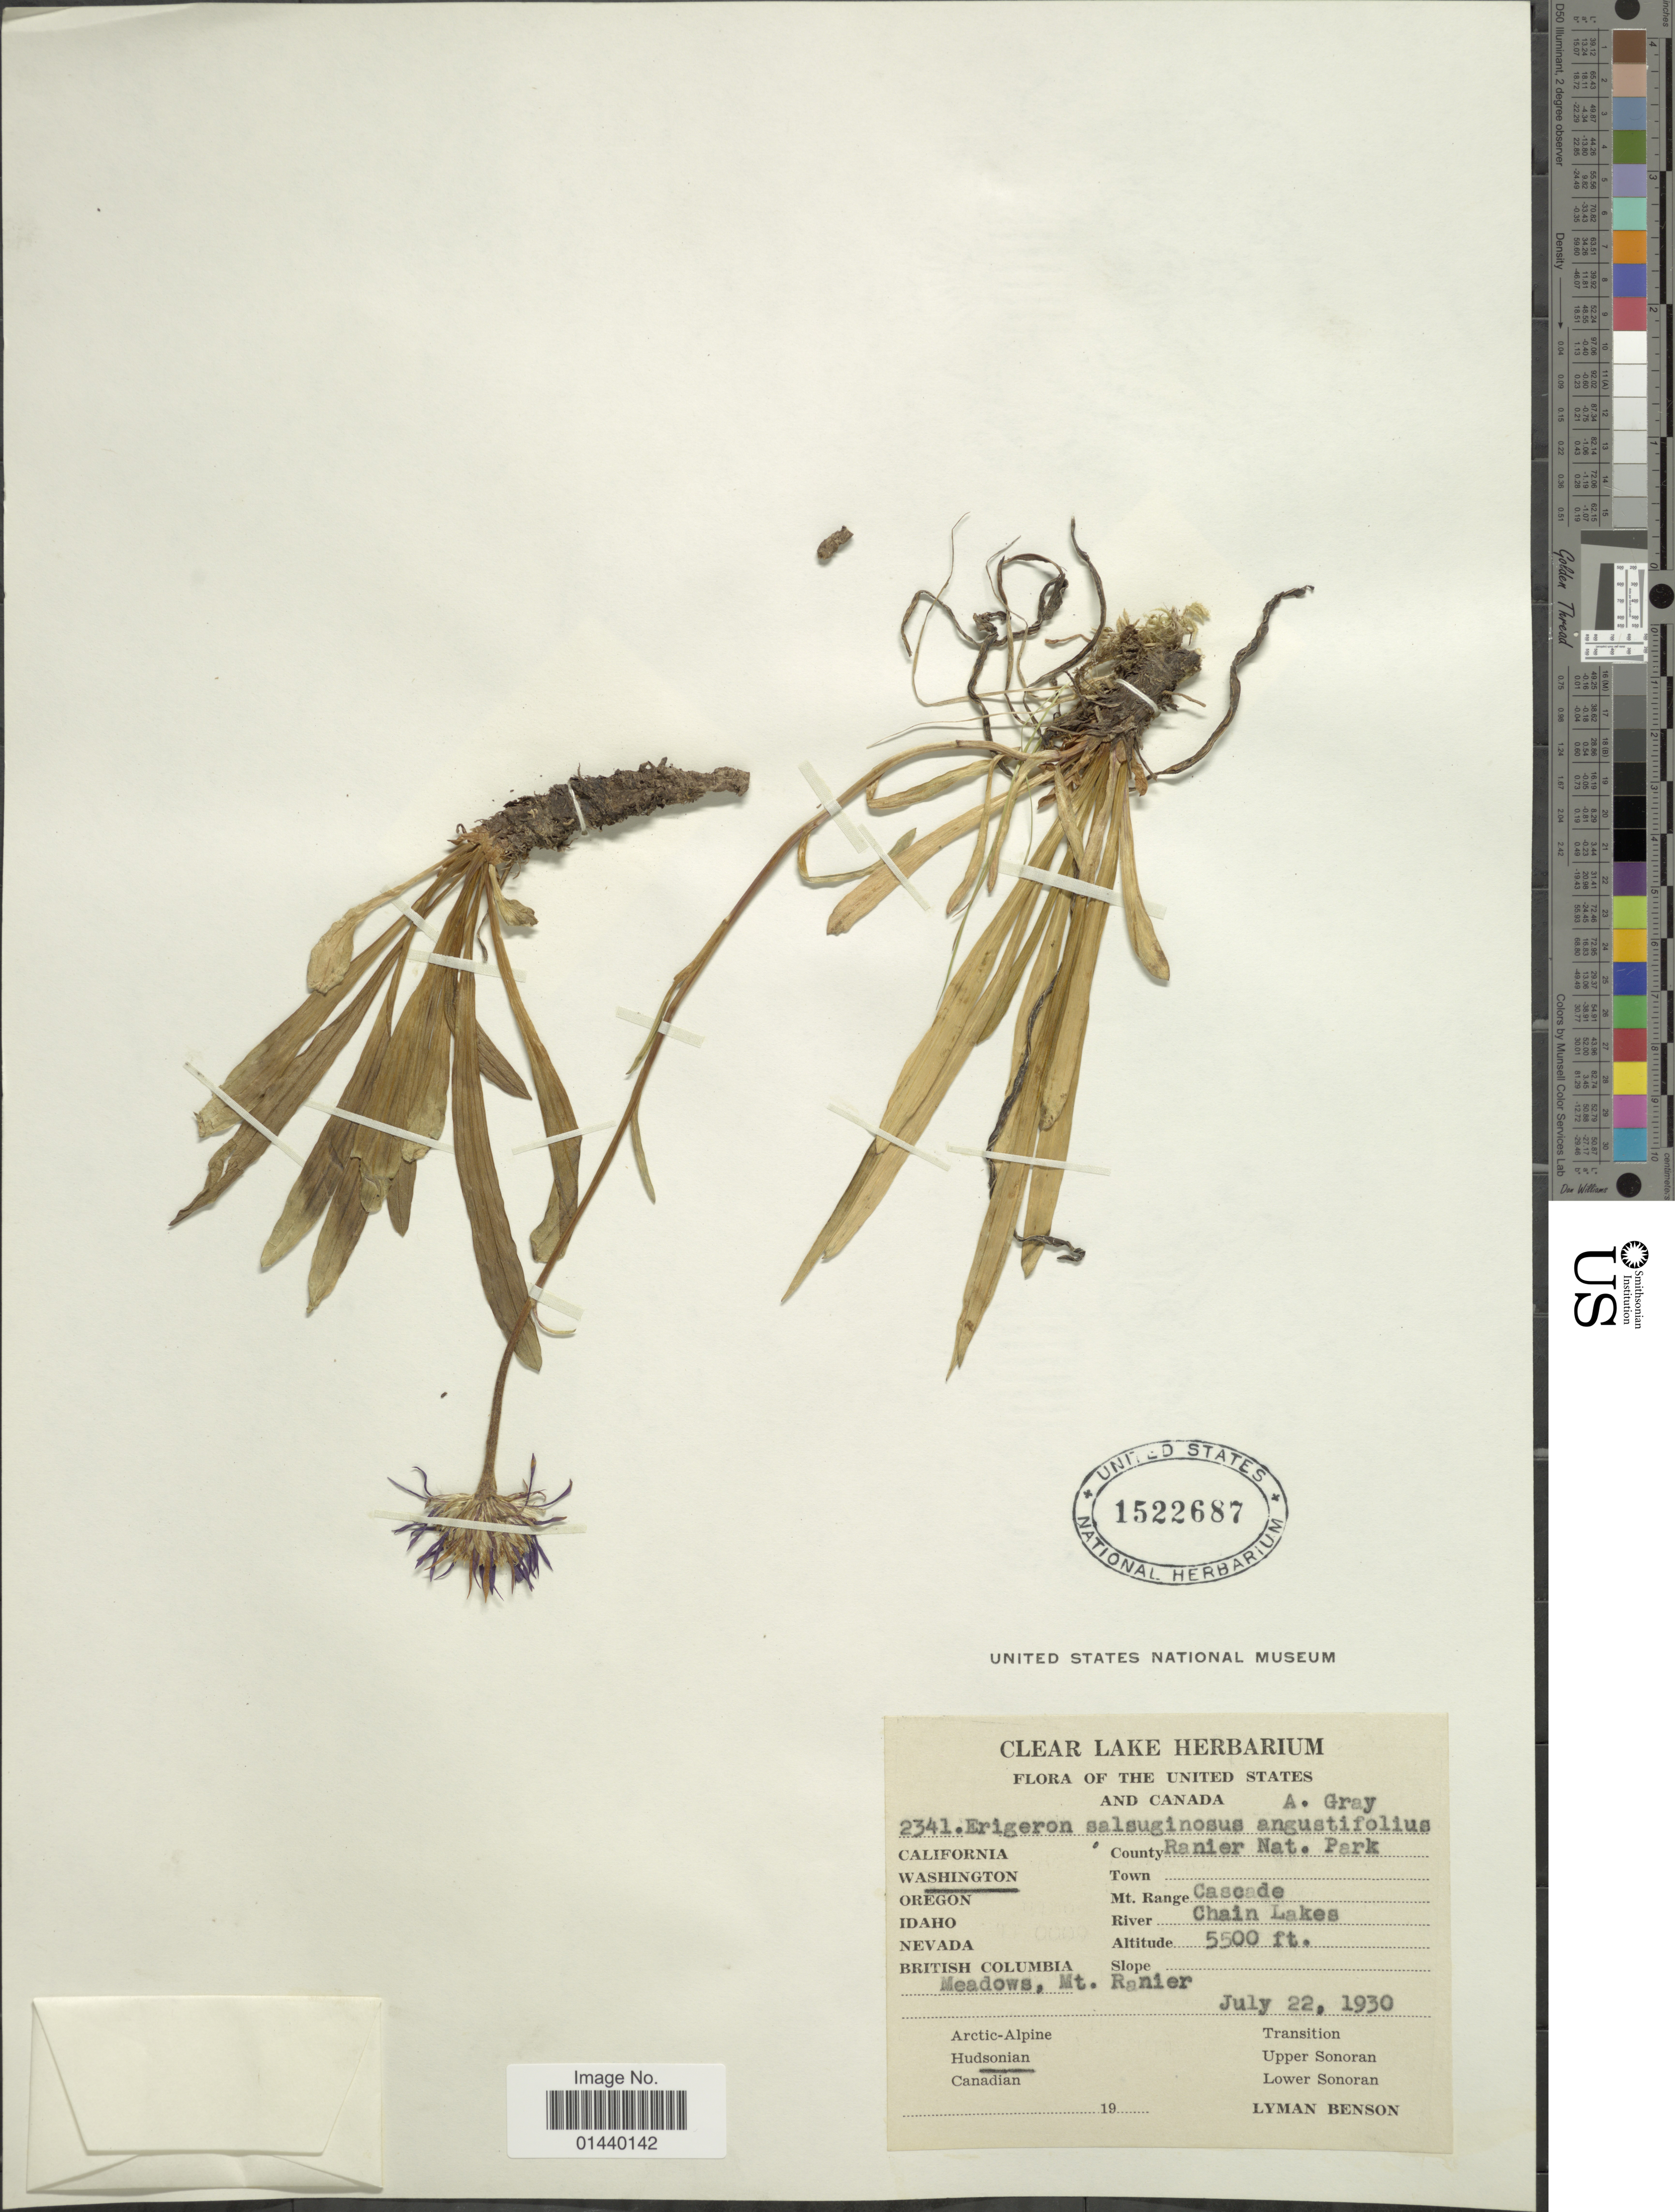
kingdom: Plantae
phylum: Tracheophyta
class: Magnoliopsida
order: Asterales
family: Asteraceae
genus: Erigeron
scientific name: Erigeron salsuginosus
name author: (Richardson ex R. Br.) A. Gray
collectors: L. D. Benson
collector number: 2341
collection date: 1930-07-22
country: United States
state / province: Washington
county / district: Lewis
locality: Ranier Nat. Park. Mt. Range Cascade. River Chain Lakes. Meadows, Mt. Ranier. Hudsonian.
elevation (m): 1676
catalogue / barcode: US 1522687